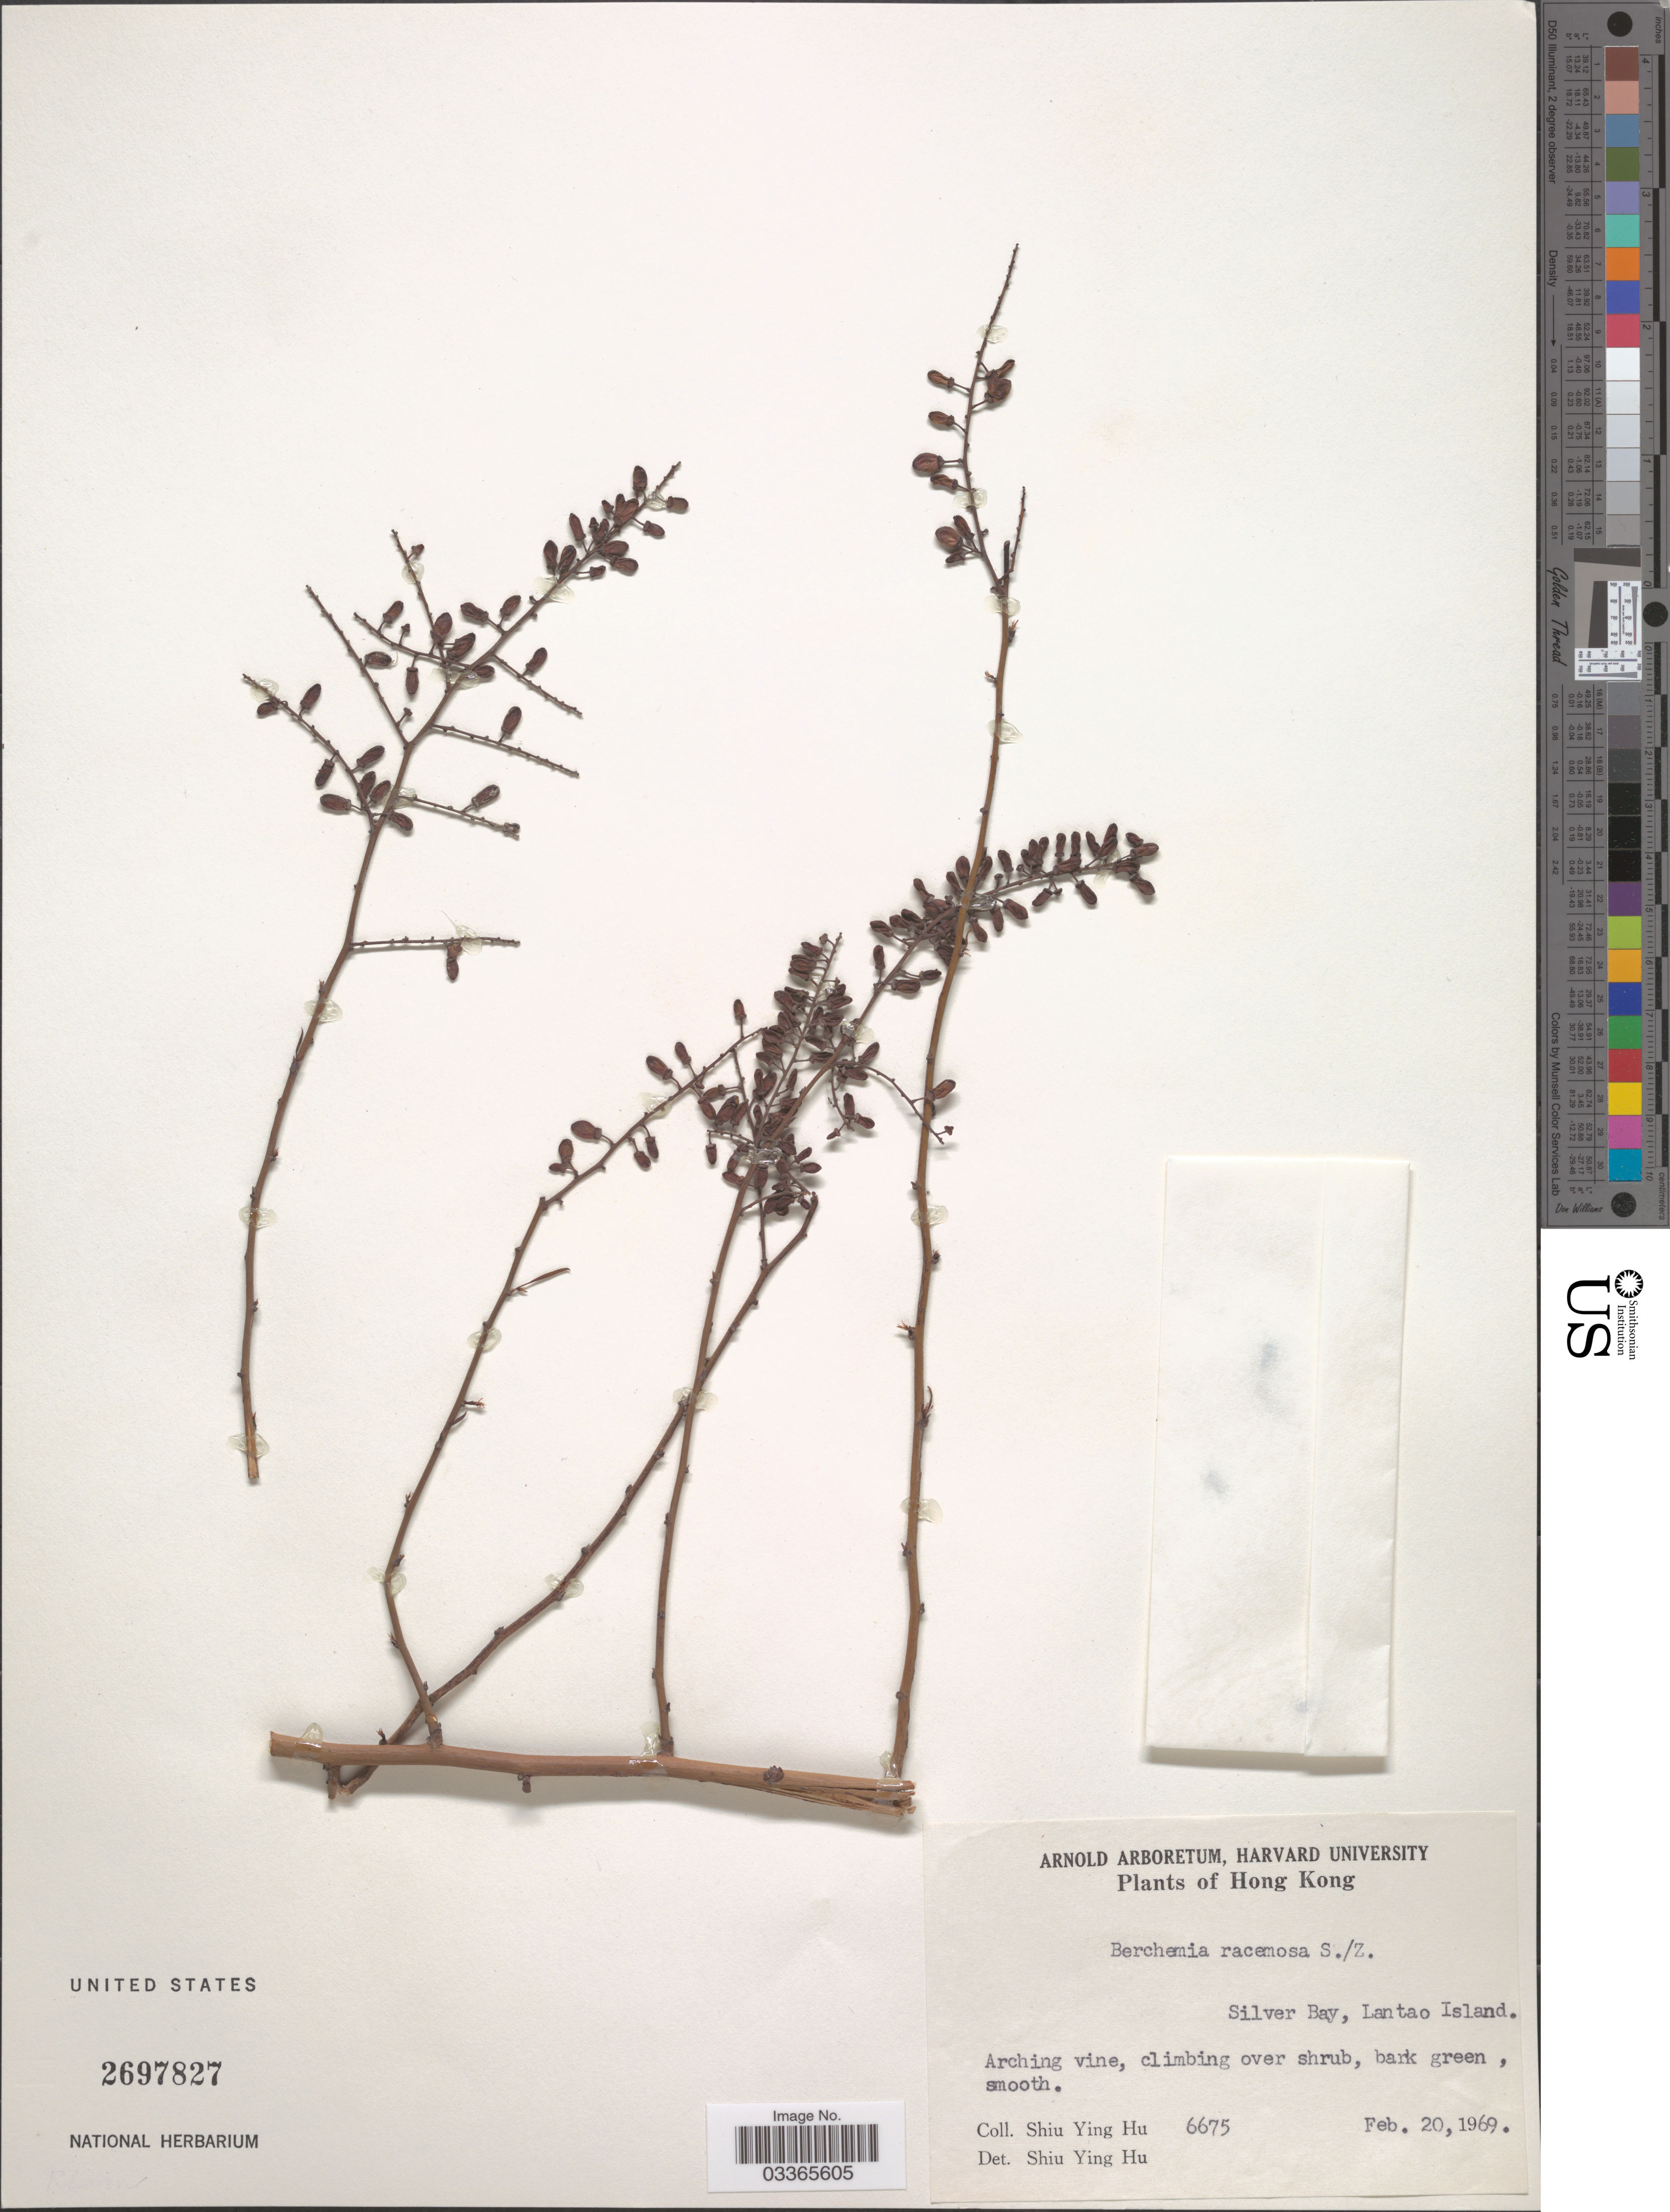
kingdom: Plantae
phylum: Tracheophyta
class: Magnoliopsida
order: Rosales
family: Rhamnaceae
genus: Berchemia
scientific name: Berchemia racemosa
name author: Siebold & Zucc.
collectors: S. Y. Hu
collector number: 6675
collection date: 1969-02-20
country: China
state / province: Hong Kong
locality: Silver Bay, Lantao Island.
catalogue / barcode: US 2697827